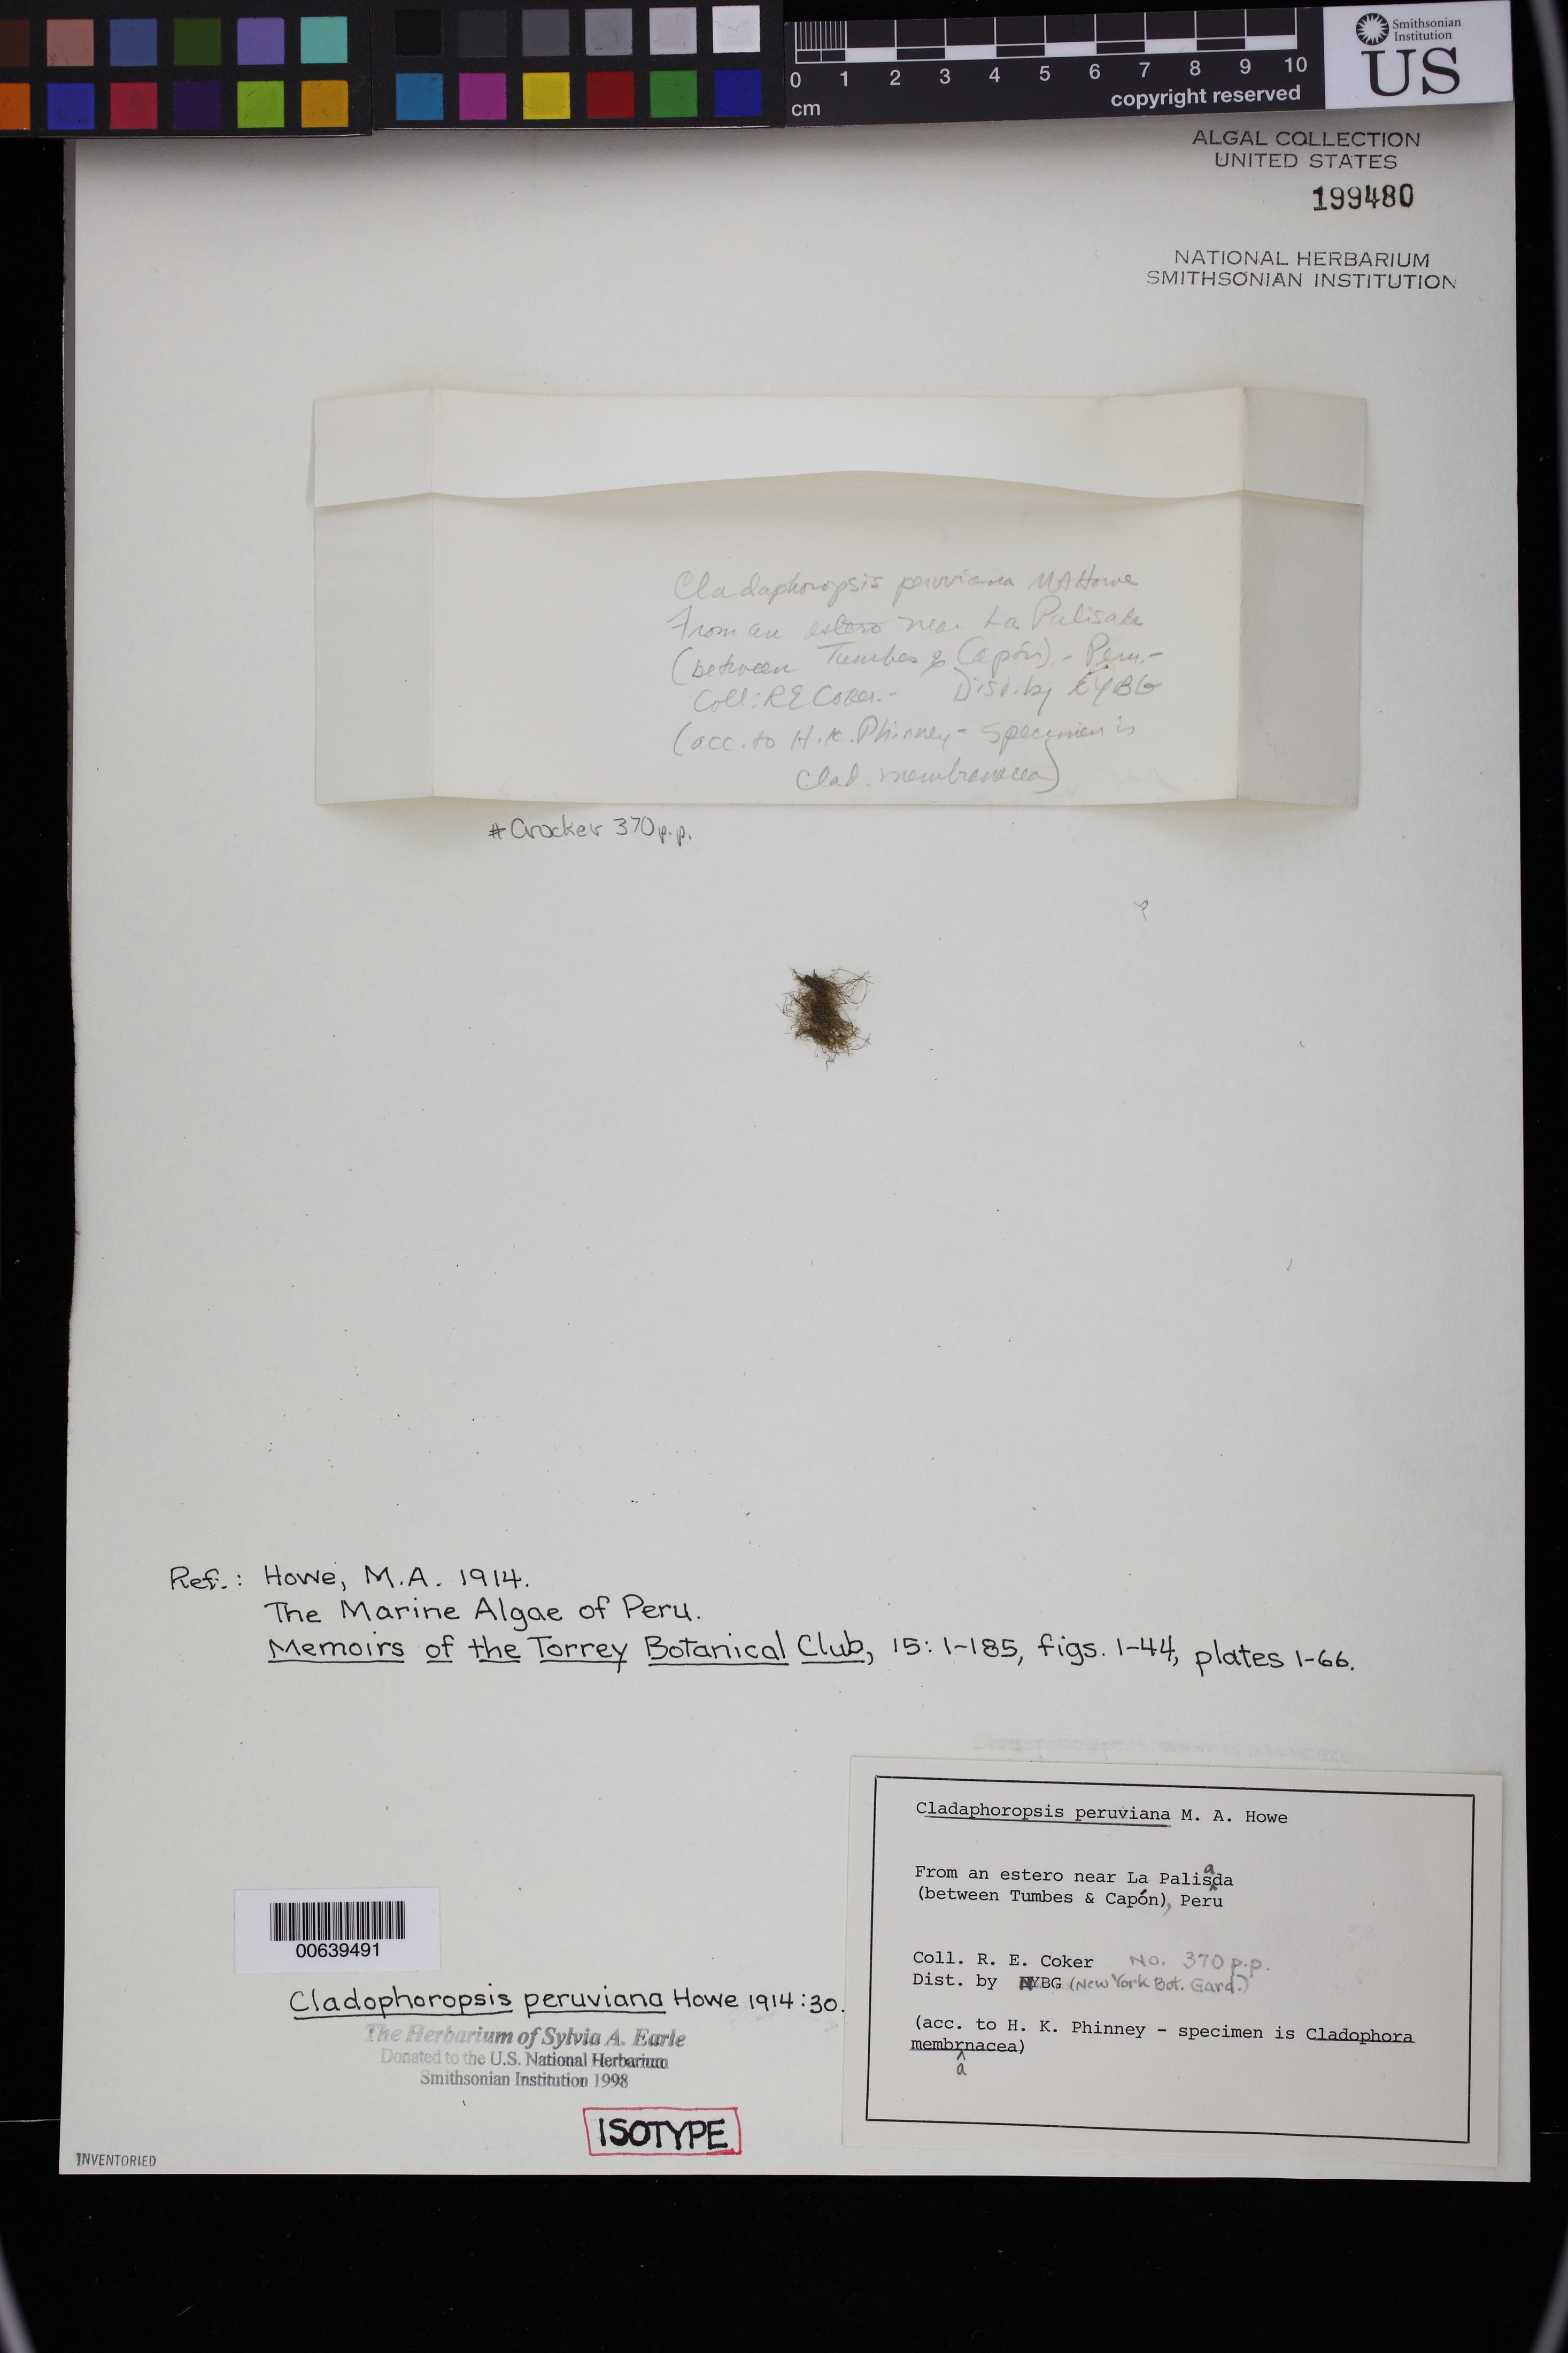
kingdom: Plantae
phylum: Chlorophyta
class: Ulvophyceae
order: Siphonocladales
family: Boodleaceae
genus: Cladophoropsis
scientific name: Cladophoropsis peruviana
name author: M. Howe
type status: Isotype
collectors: R. Coker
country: Peru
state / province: Tumbes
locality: near La Palisada, between Tumbes and Capon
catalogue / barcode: US 199480